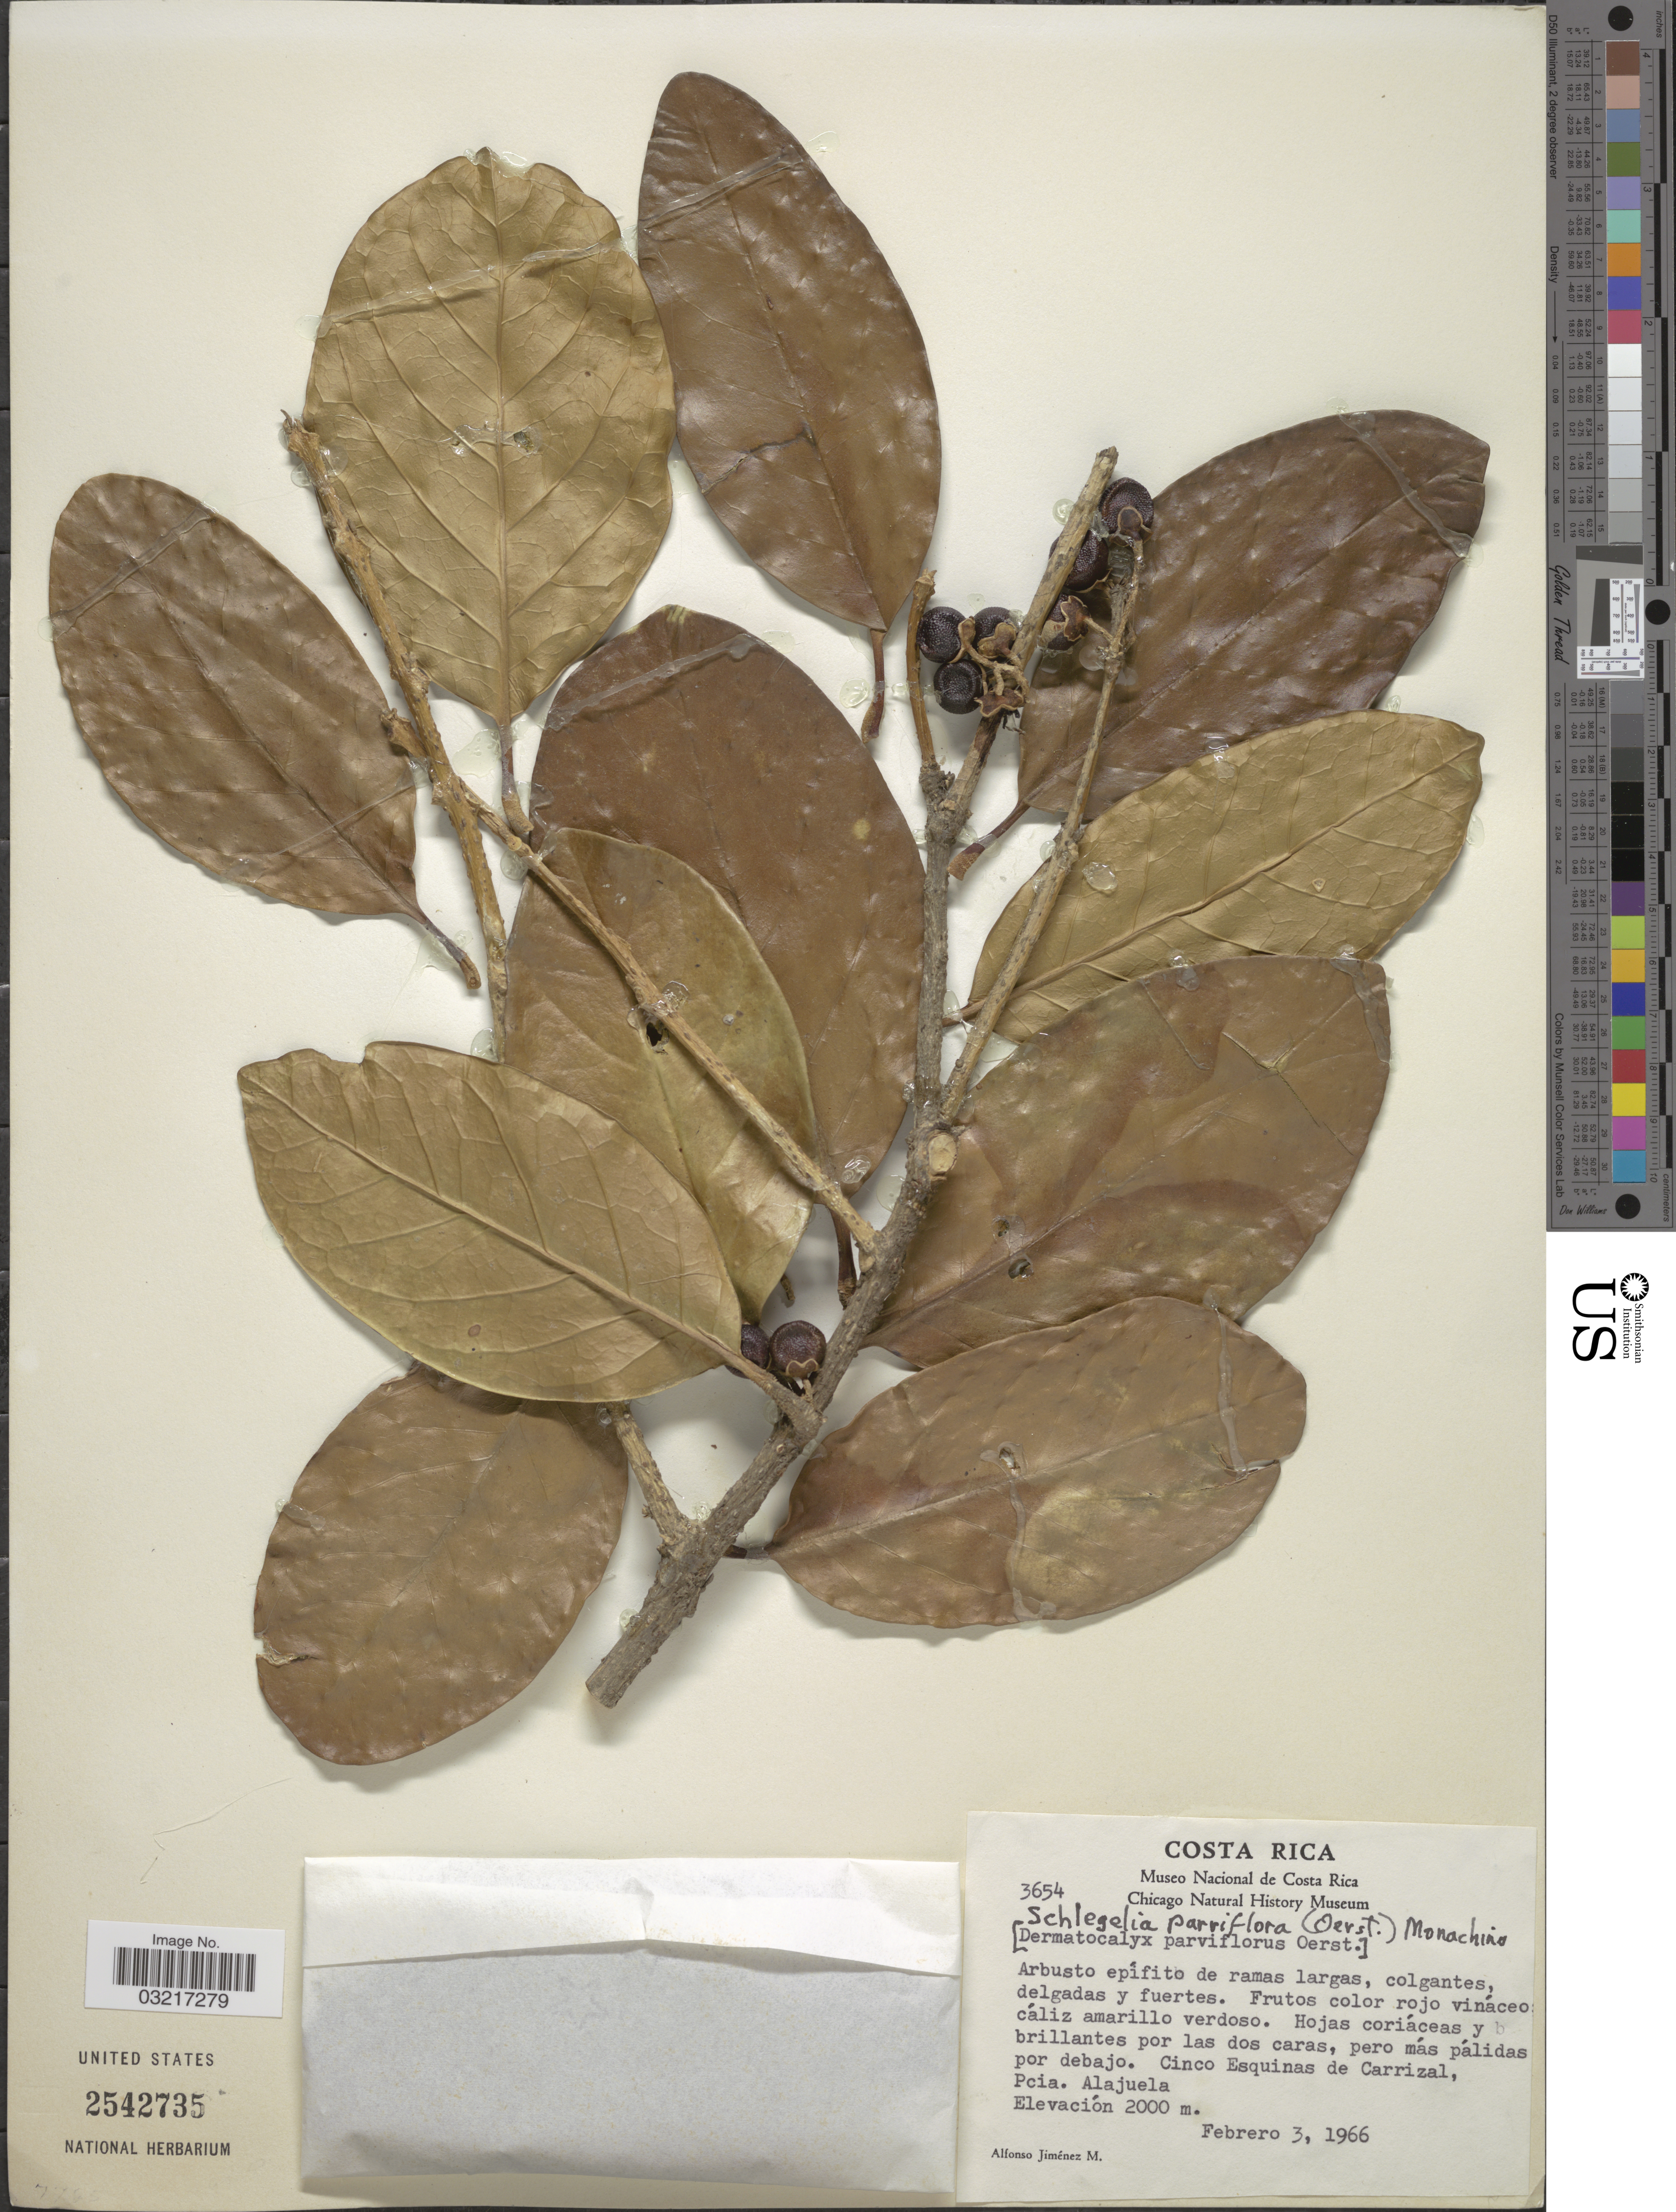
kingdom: Plantae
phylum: Tracheophyta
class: Magnoliopsida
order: Lamiales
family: Schlegeliaceae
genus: Schlegelia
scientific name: Schlegelia parviflora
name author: (Oerst.) Monach.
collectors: A. Jimenez M.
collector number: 3654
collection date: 1966-02-03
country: Costa Rica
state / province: Alajuela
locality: Cinco Esquinas de Carrizal.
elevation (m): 2000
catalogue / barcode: US 2542735